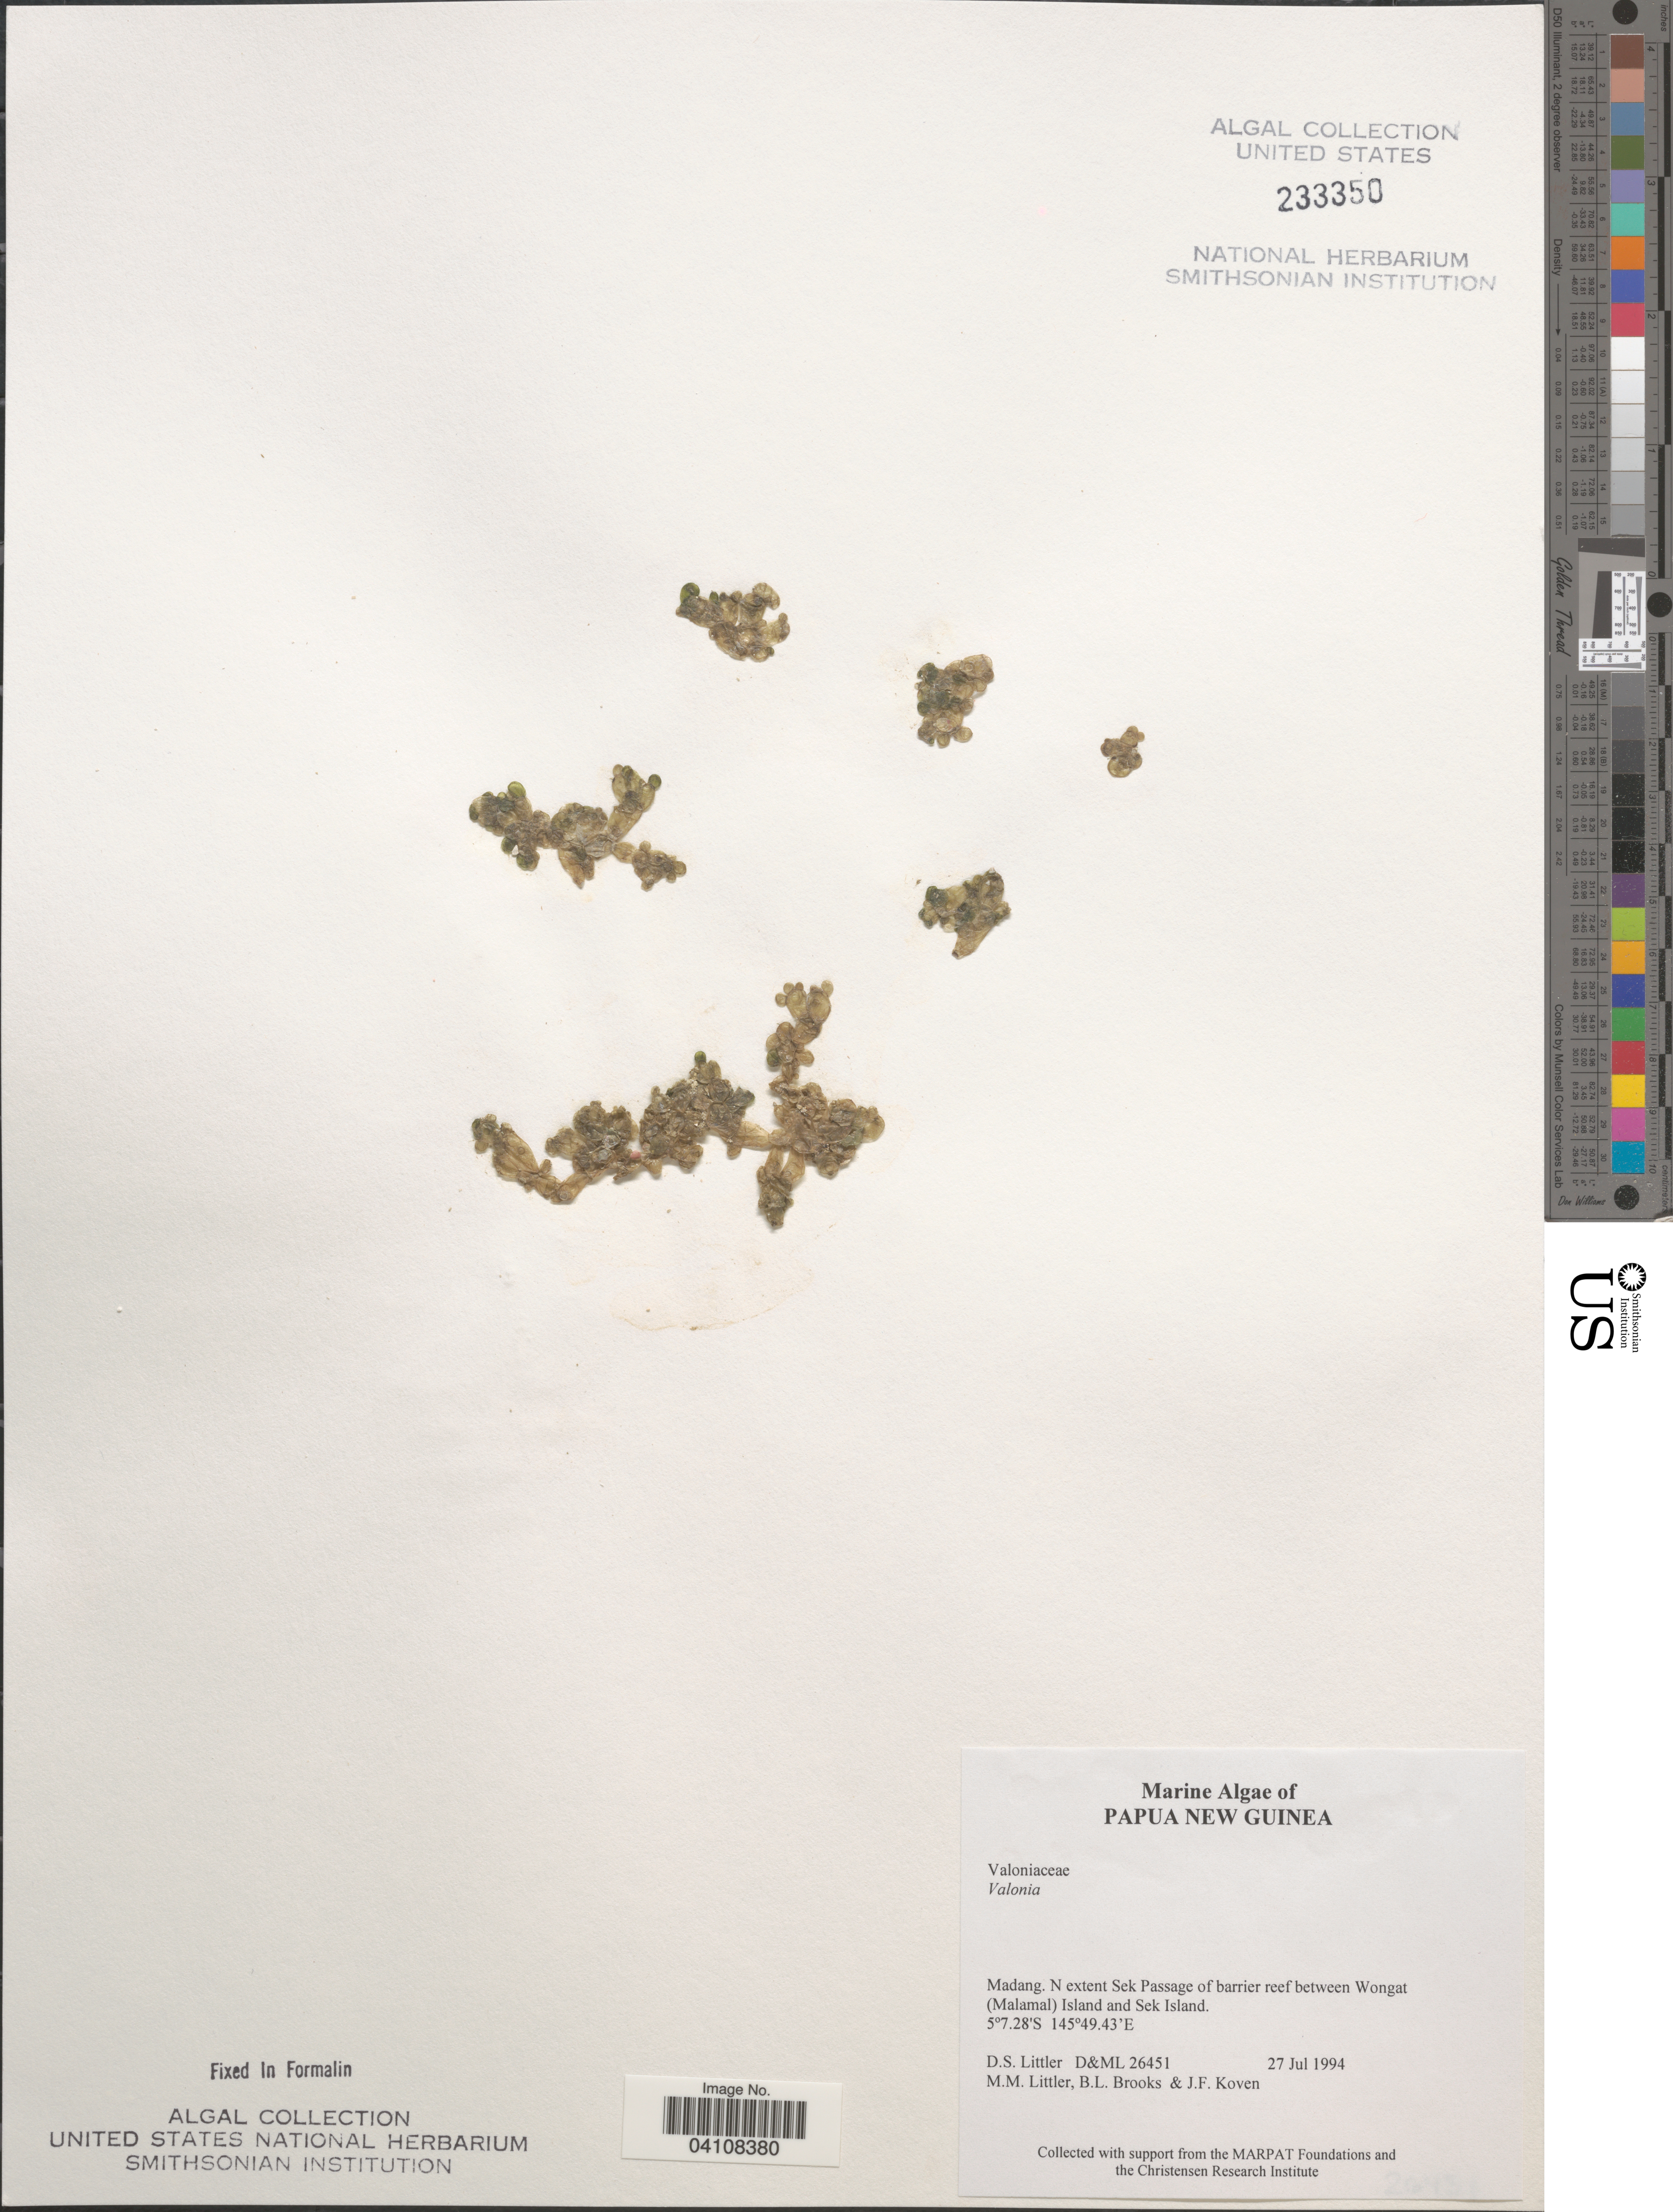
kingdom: Plantae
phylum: Chlorophyta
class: Ulvophyceae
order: Siphonocladales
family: Valoniaceae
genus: Valonia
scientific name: Valonia sp.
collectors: D. S. Littler, B. Brooks & J. Koven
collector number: D&ML26451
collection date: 1994-07-27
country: Papua New Guinea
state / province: Madang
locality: N extent Sek Passage of barrier reef between Wongat (Malamal) Island and Sek Island.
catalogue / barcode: US 233350